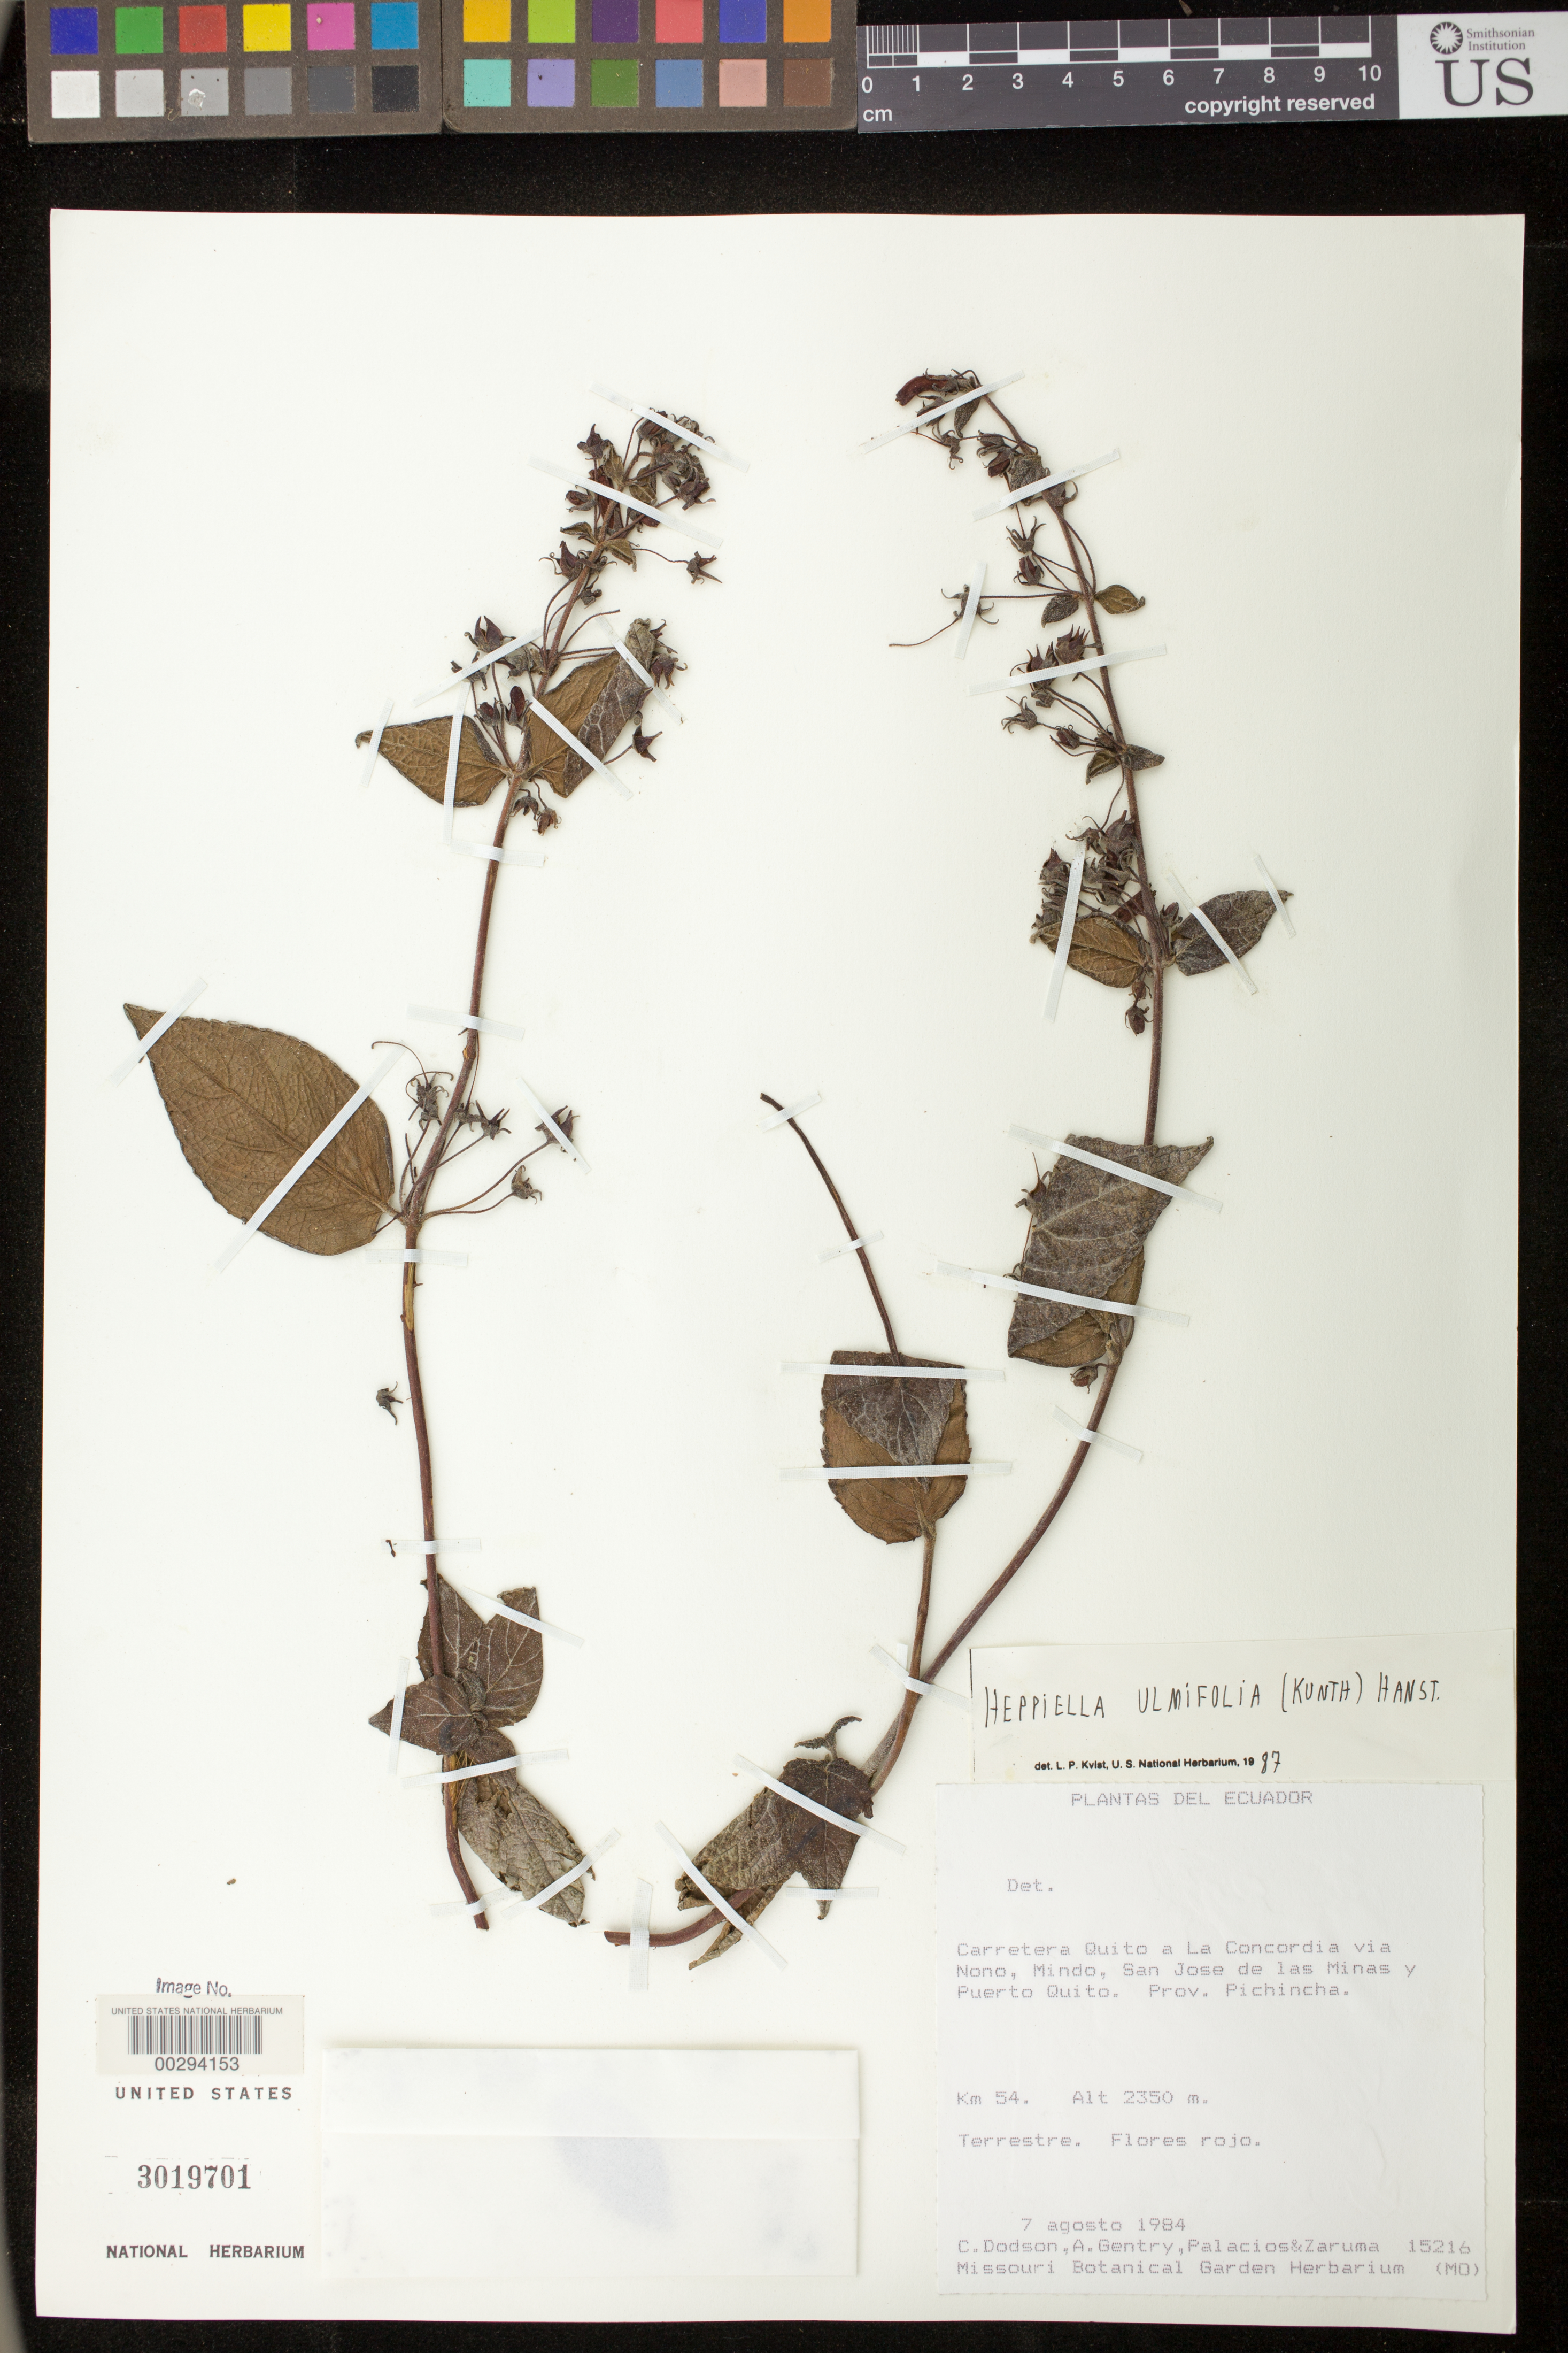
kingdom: Plantae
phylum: Tracheophyta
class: Magnoliopsida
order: Lamiales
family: Gesneriaceae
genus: Heppiella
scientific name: Heppiella ulmifolia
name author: (Kunth) Hanst.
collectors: C. H. Dodson, A. H. Gentry, W. Palacios & J. Zaruma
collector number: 15216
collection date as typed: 07 Aug 1984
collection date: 1984-08-07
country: Ecuador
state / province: Pichincha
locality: Quito to La Concordia highway via Nono, Mindo, San Jose de las Minas and Puerto Quito, km 54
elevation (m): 2350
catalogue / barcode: US 3019701